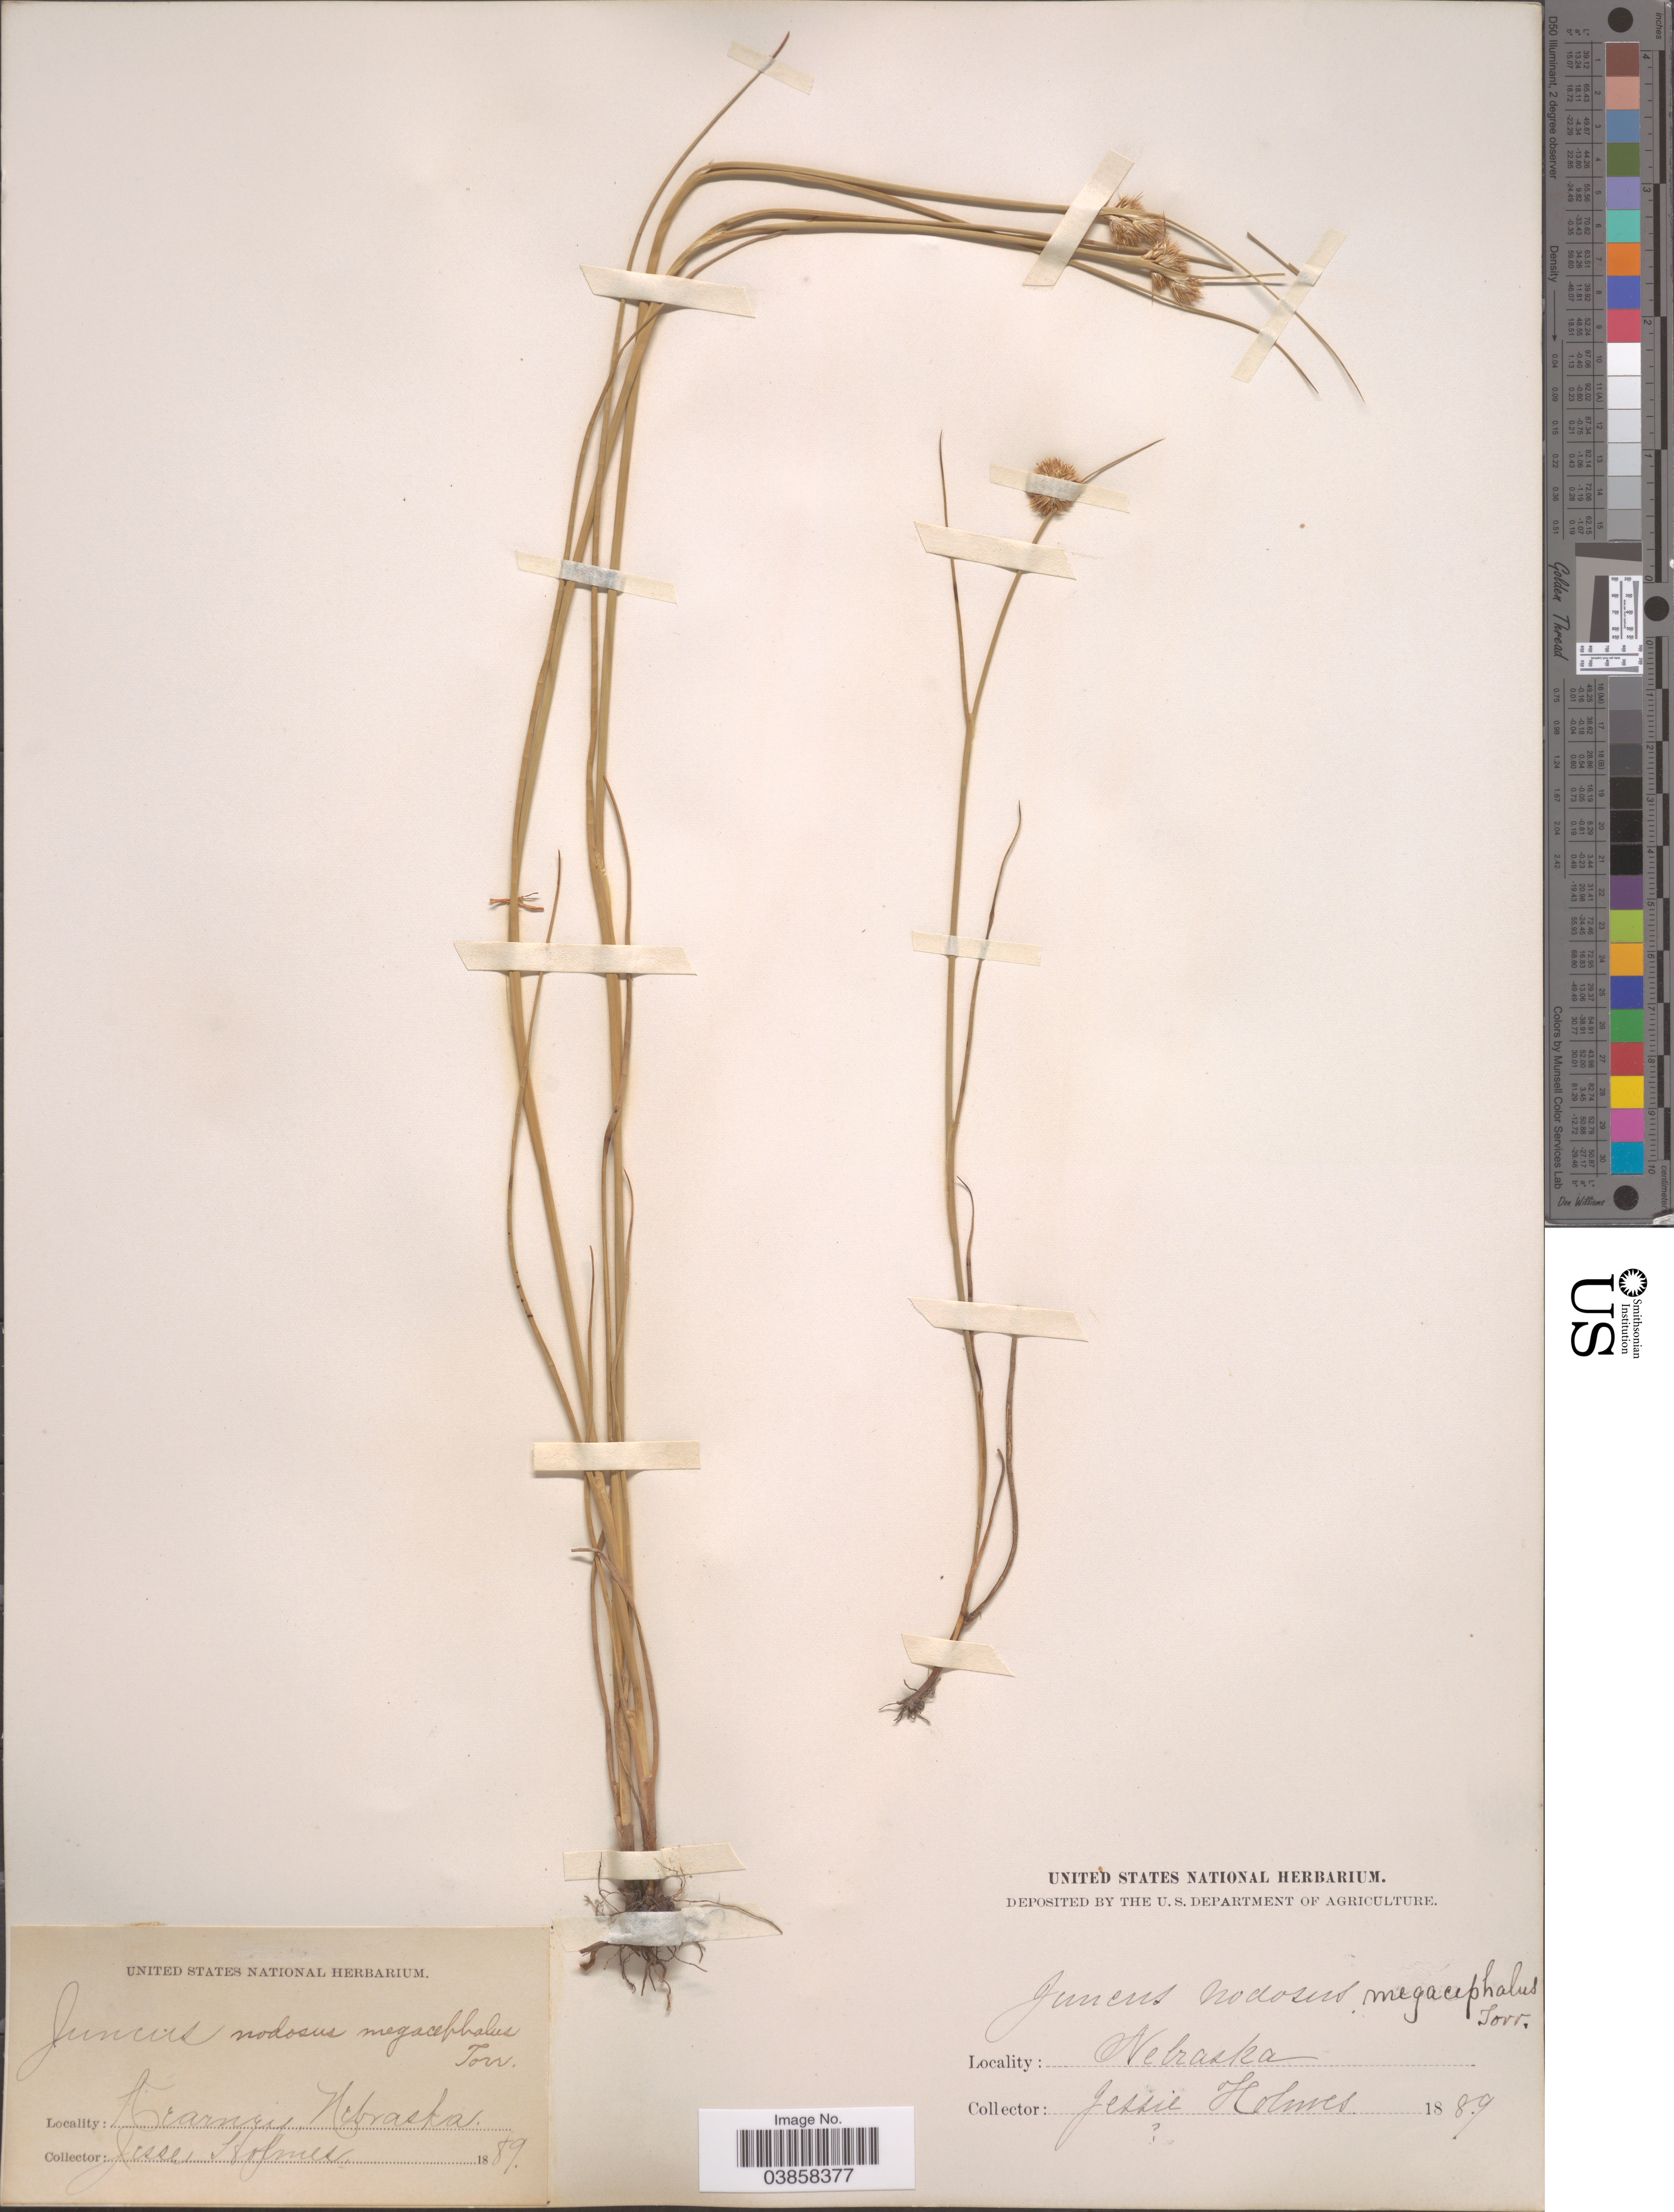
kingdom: Plantae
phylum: Tracheophyta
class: Liliopsida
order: Poales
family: Juncaceae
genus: Juncus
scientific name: Juncus torreyi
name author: Coville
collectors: J. Holmes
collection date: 1889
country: United States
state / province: Nebraska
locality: Kearney.